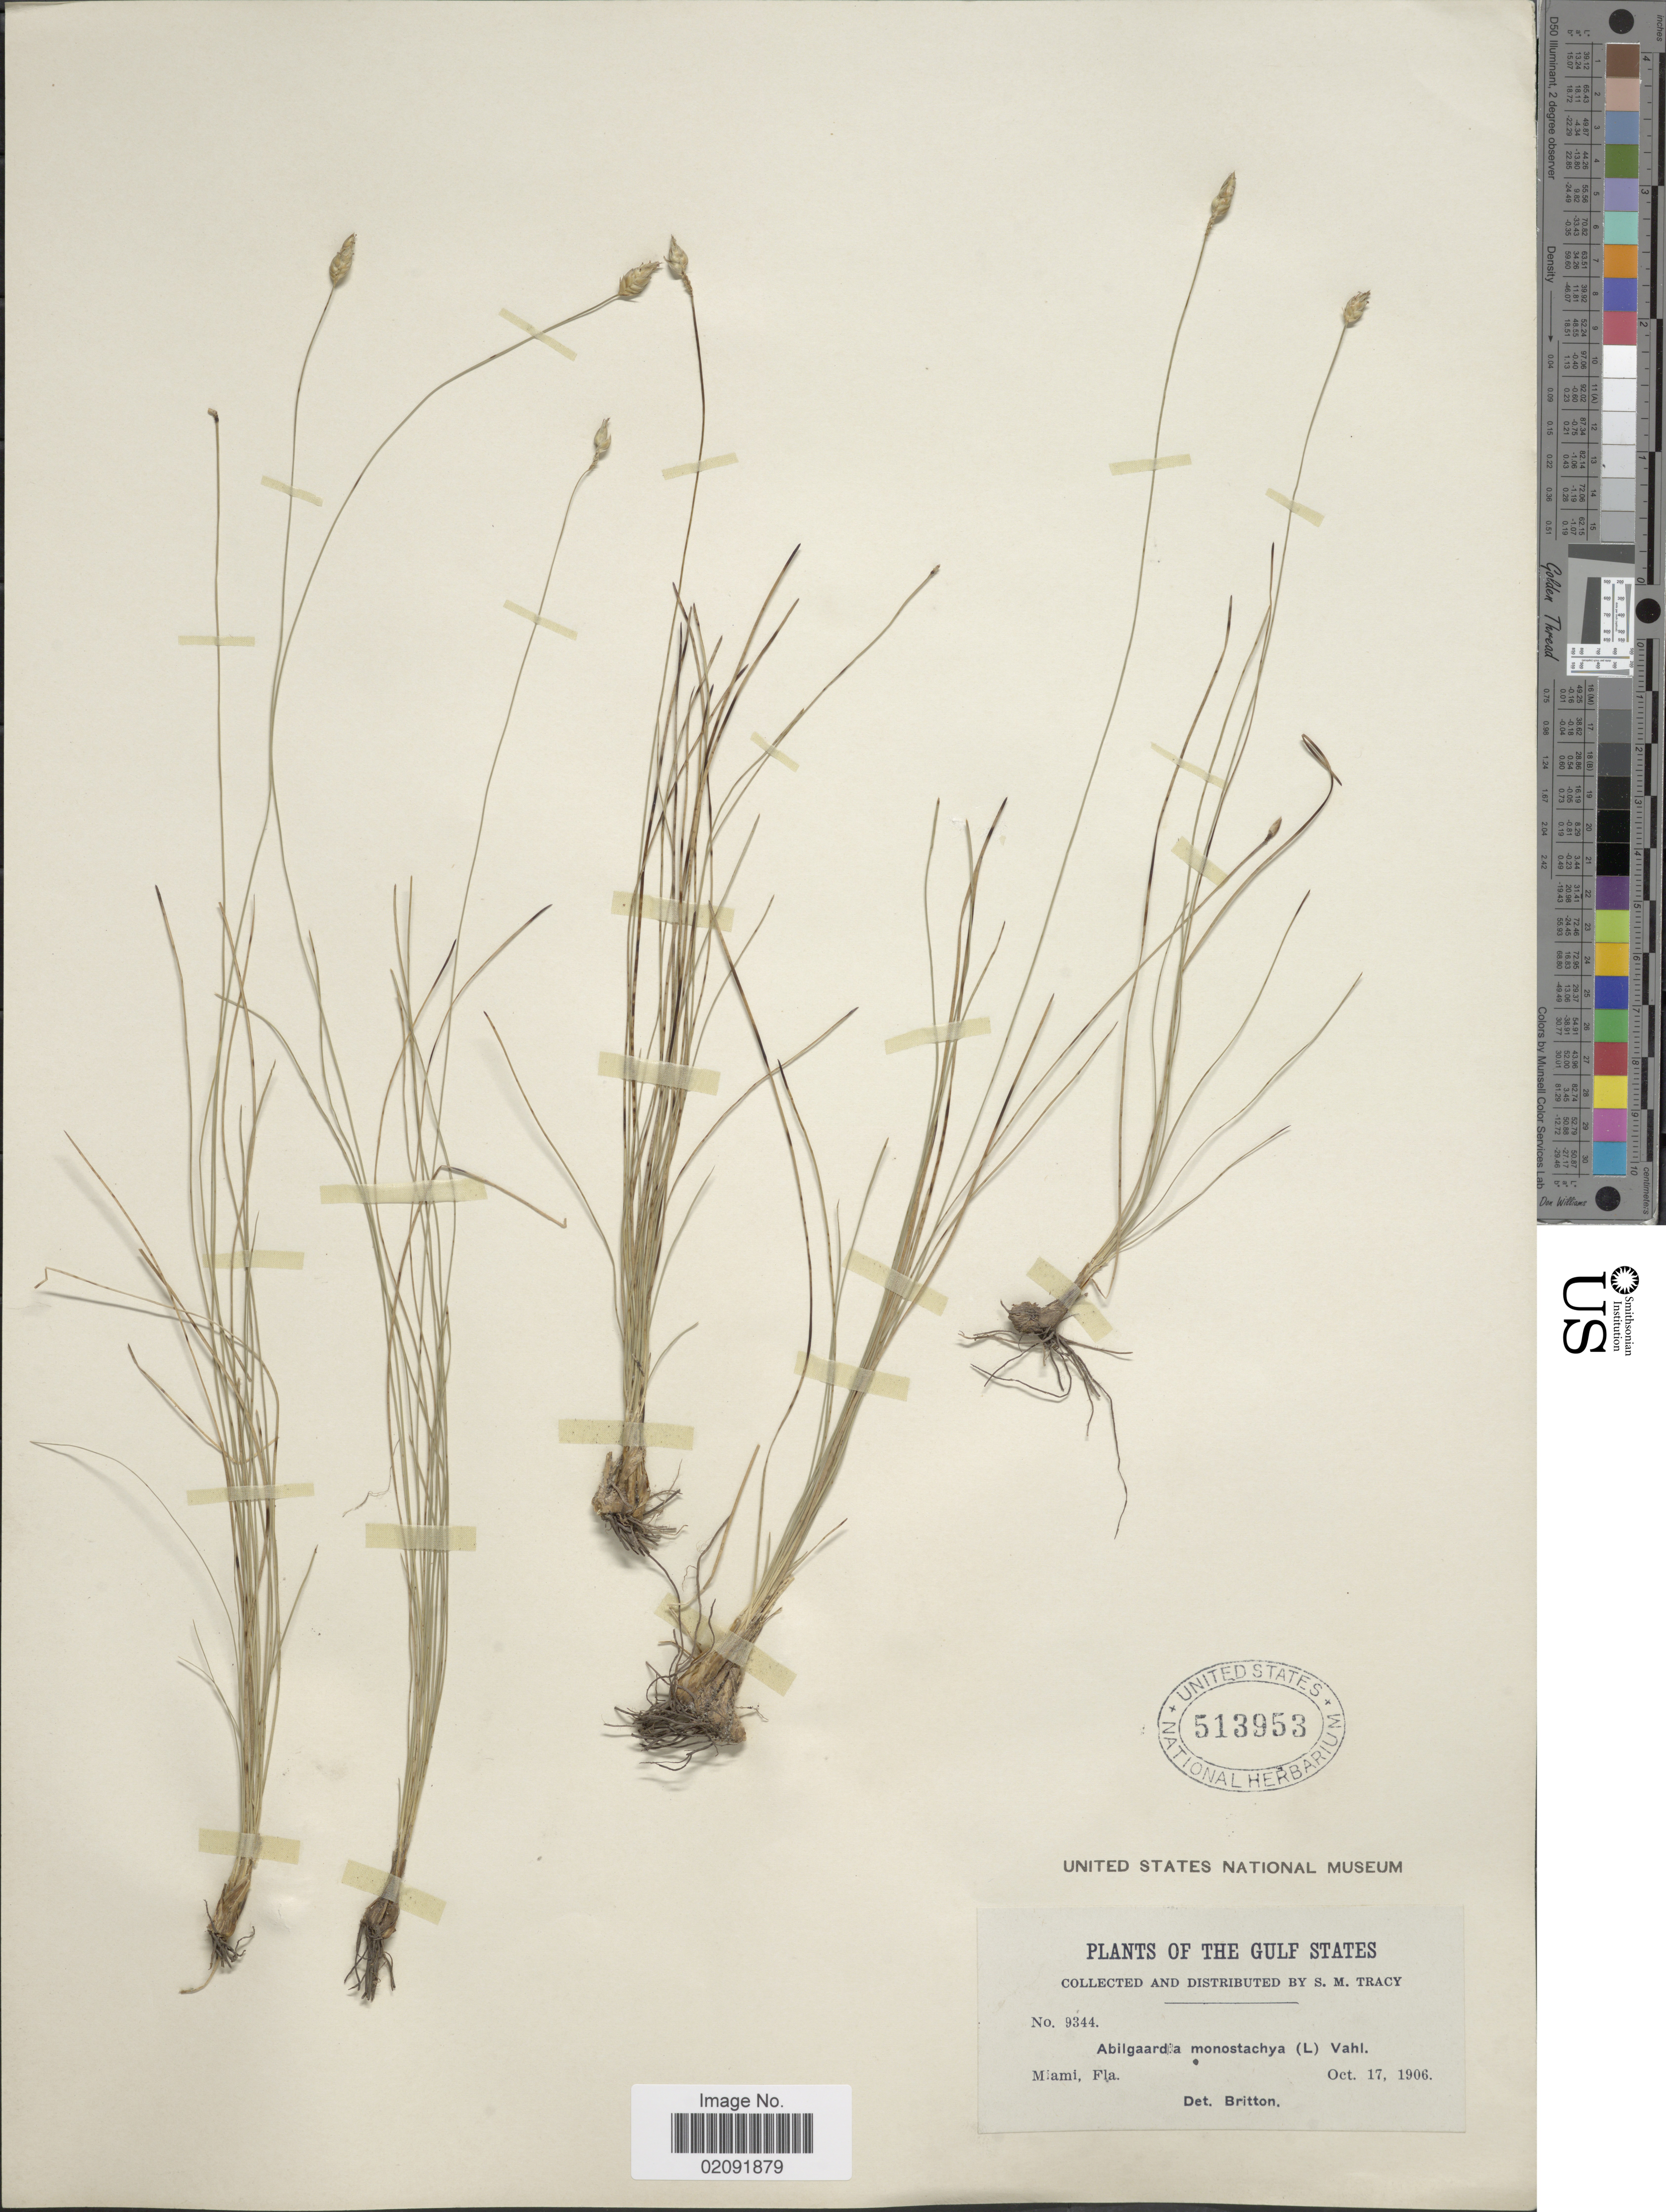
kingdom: Plantae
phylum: Tracheophyta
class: Liliopsida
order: Poales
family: Cyperaceae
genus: Abildgaardia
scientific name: Abildgaardia ovata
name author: (Burm. f.) Kral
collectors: S. M. Tracy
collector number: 9344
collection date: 1906-10-17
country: United States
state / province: Florida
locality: The Gulf States, Miami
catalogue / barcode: US 513953